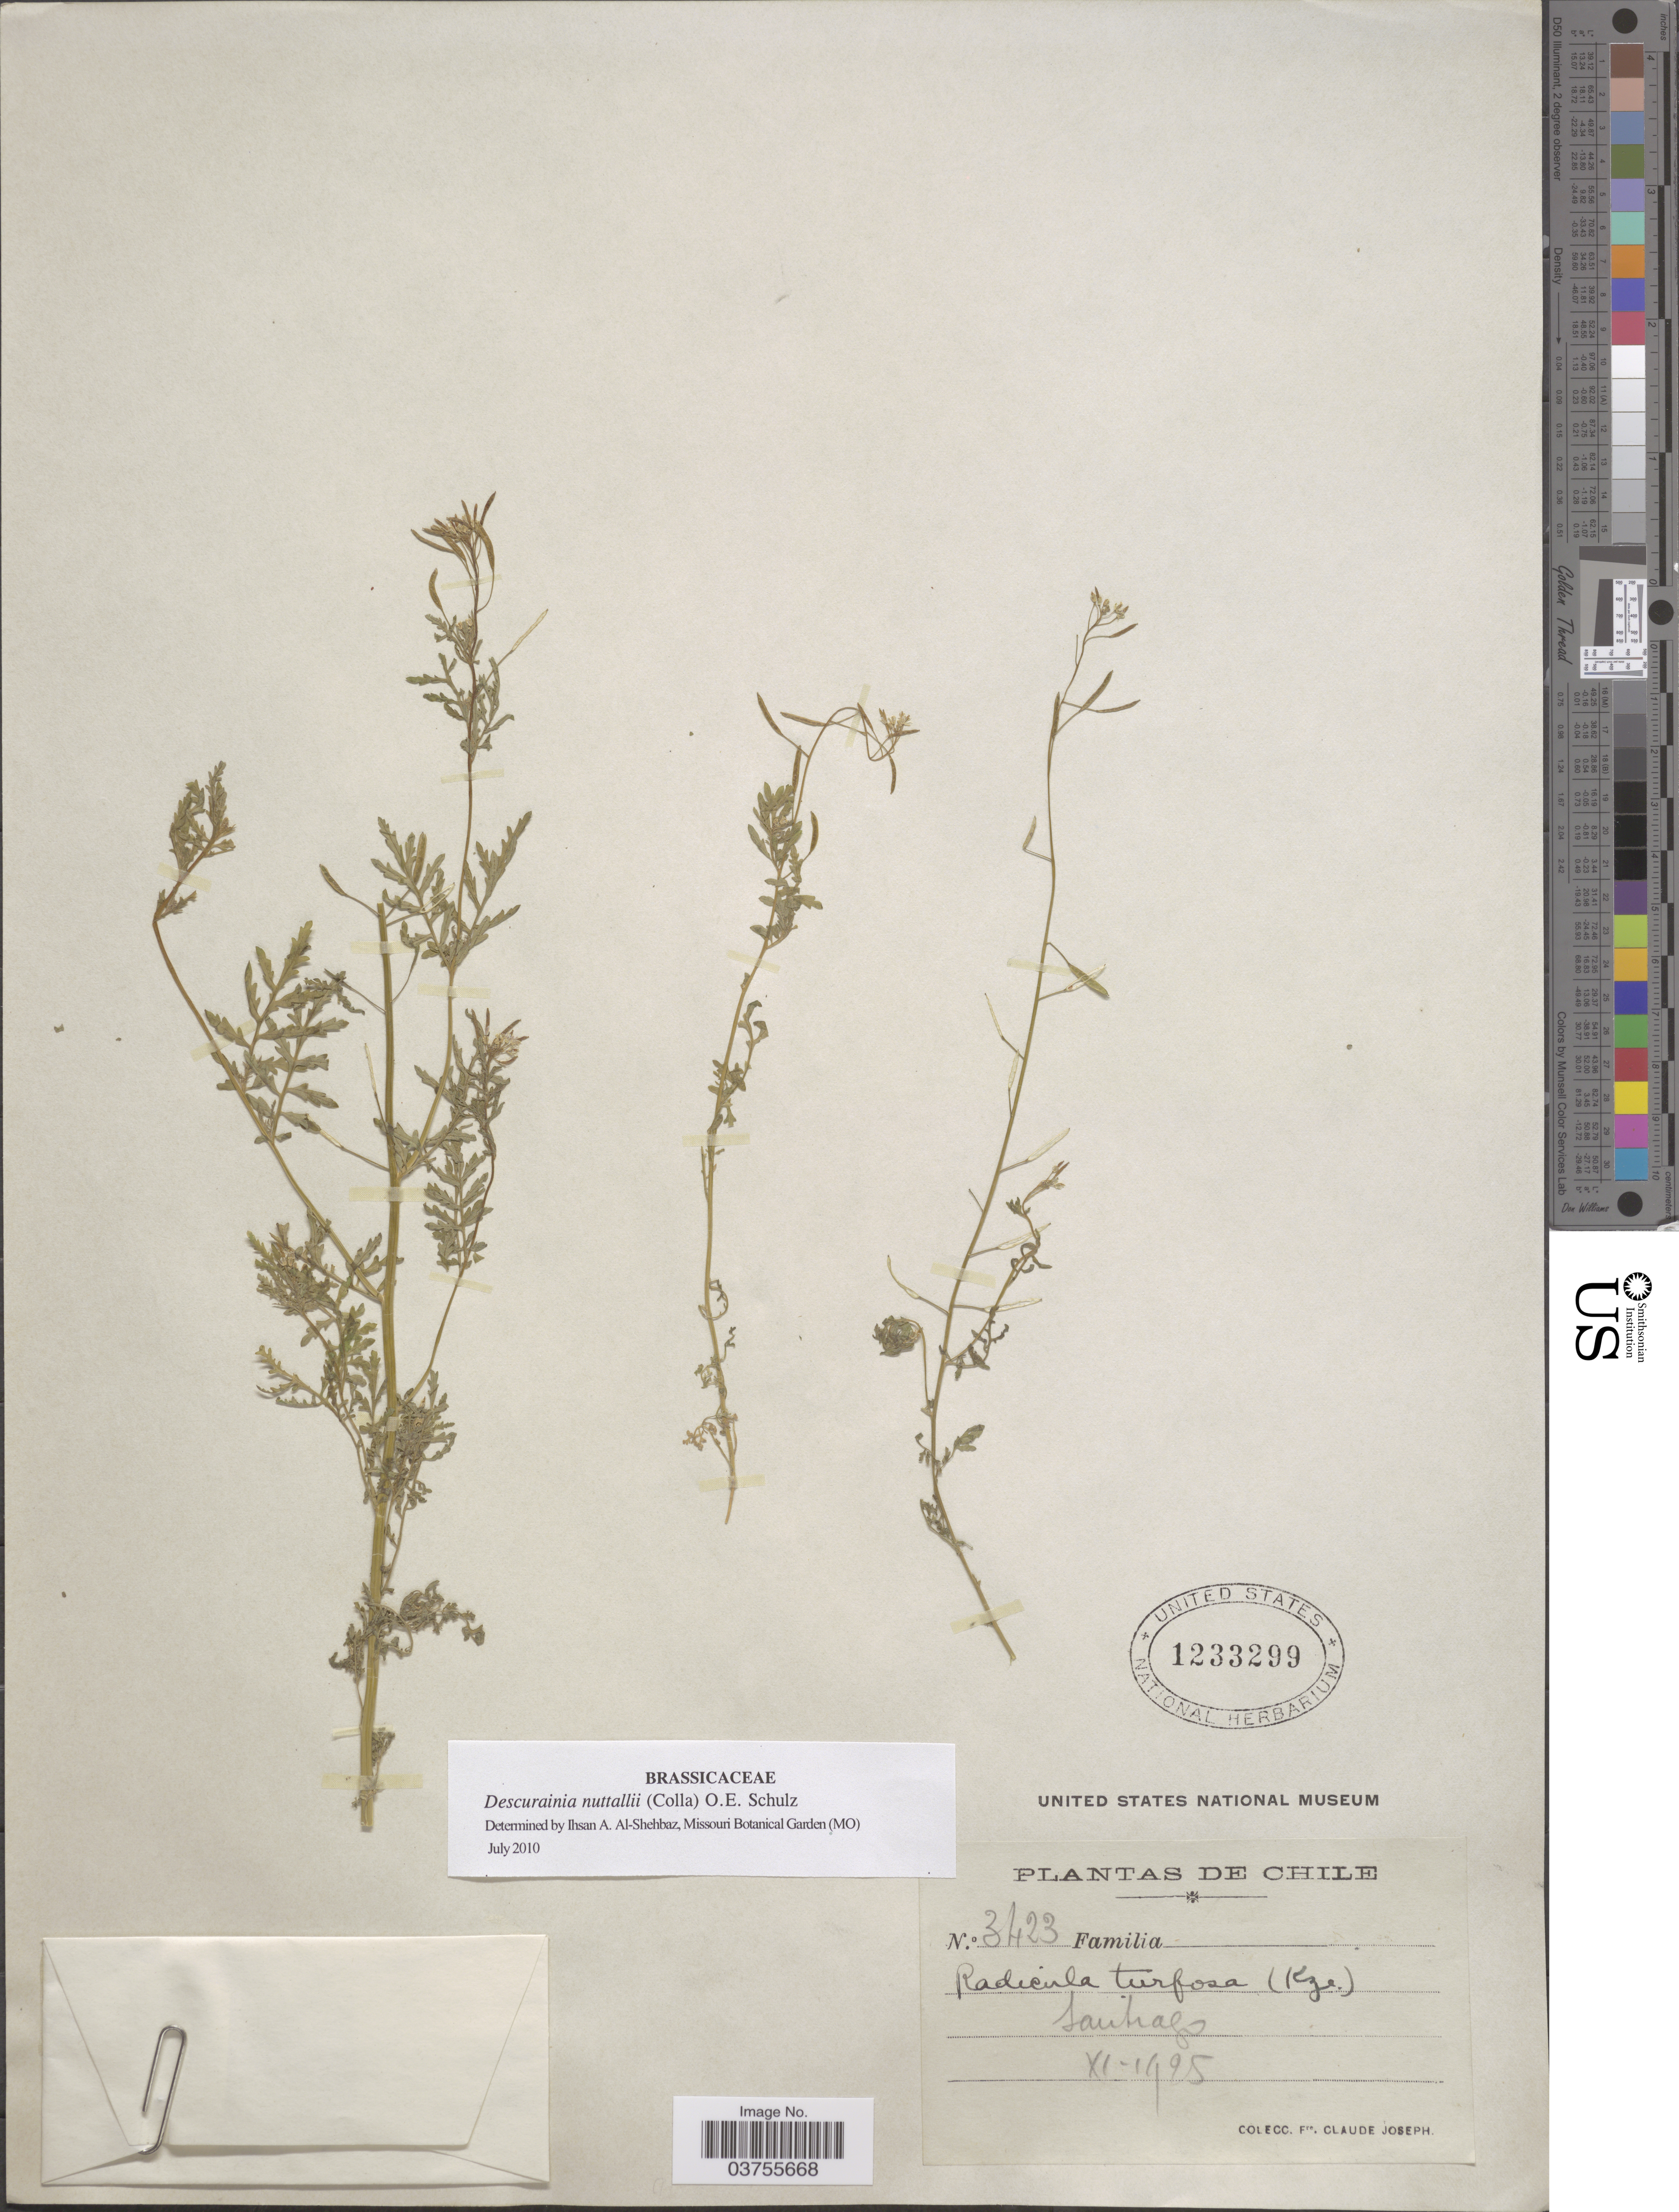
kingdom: Plantae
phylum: Tracheophyta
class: Magnoliopsida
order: Brassicales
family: Brassicaceae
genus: Descurainia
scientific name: Descurainia nuttallii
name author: (Colla & C.A. Mey.) O.E. Schulz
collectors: Frere Claude Joseph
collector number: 3423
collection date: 1925-11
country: Chile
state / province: Región Metropolitana (RM)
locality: Santiago.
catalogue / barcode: US 1233299